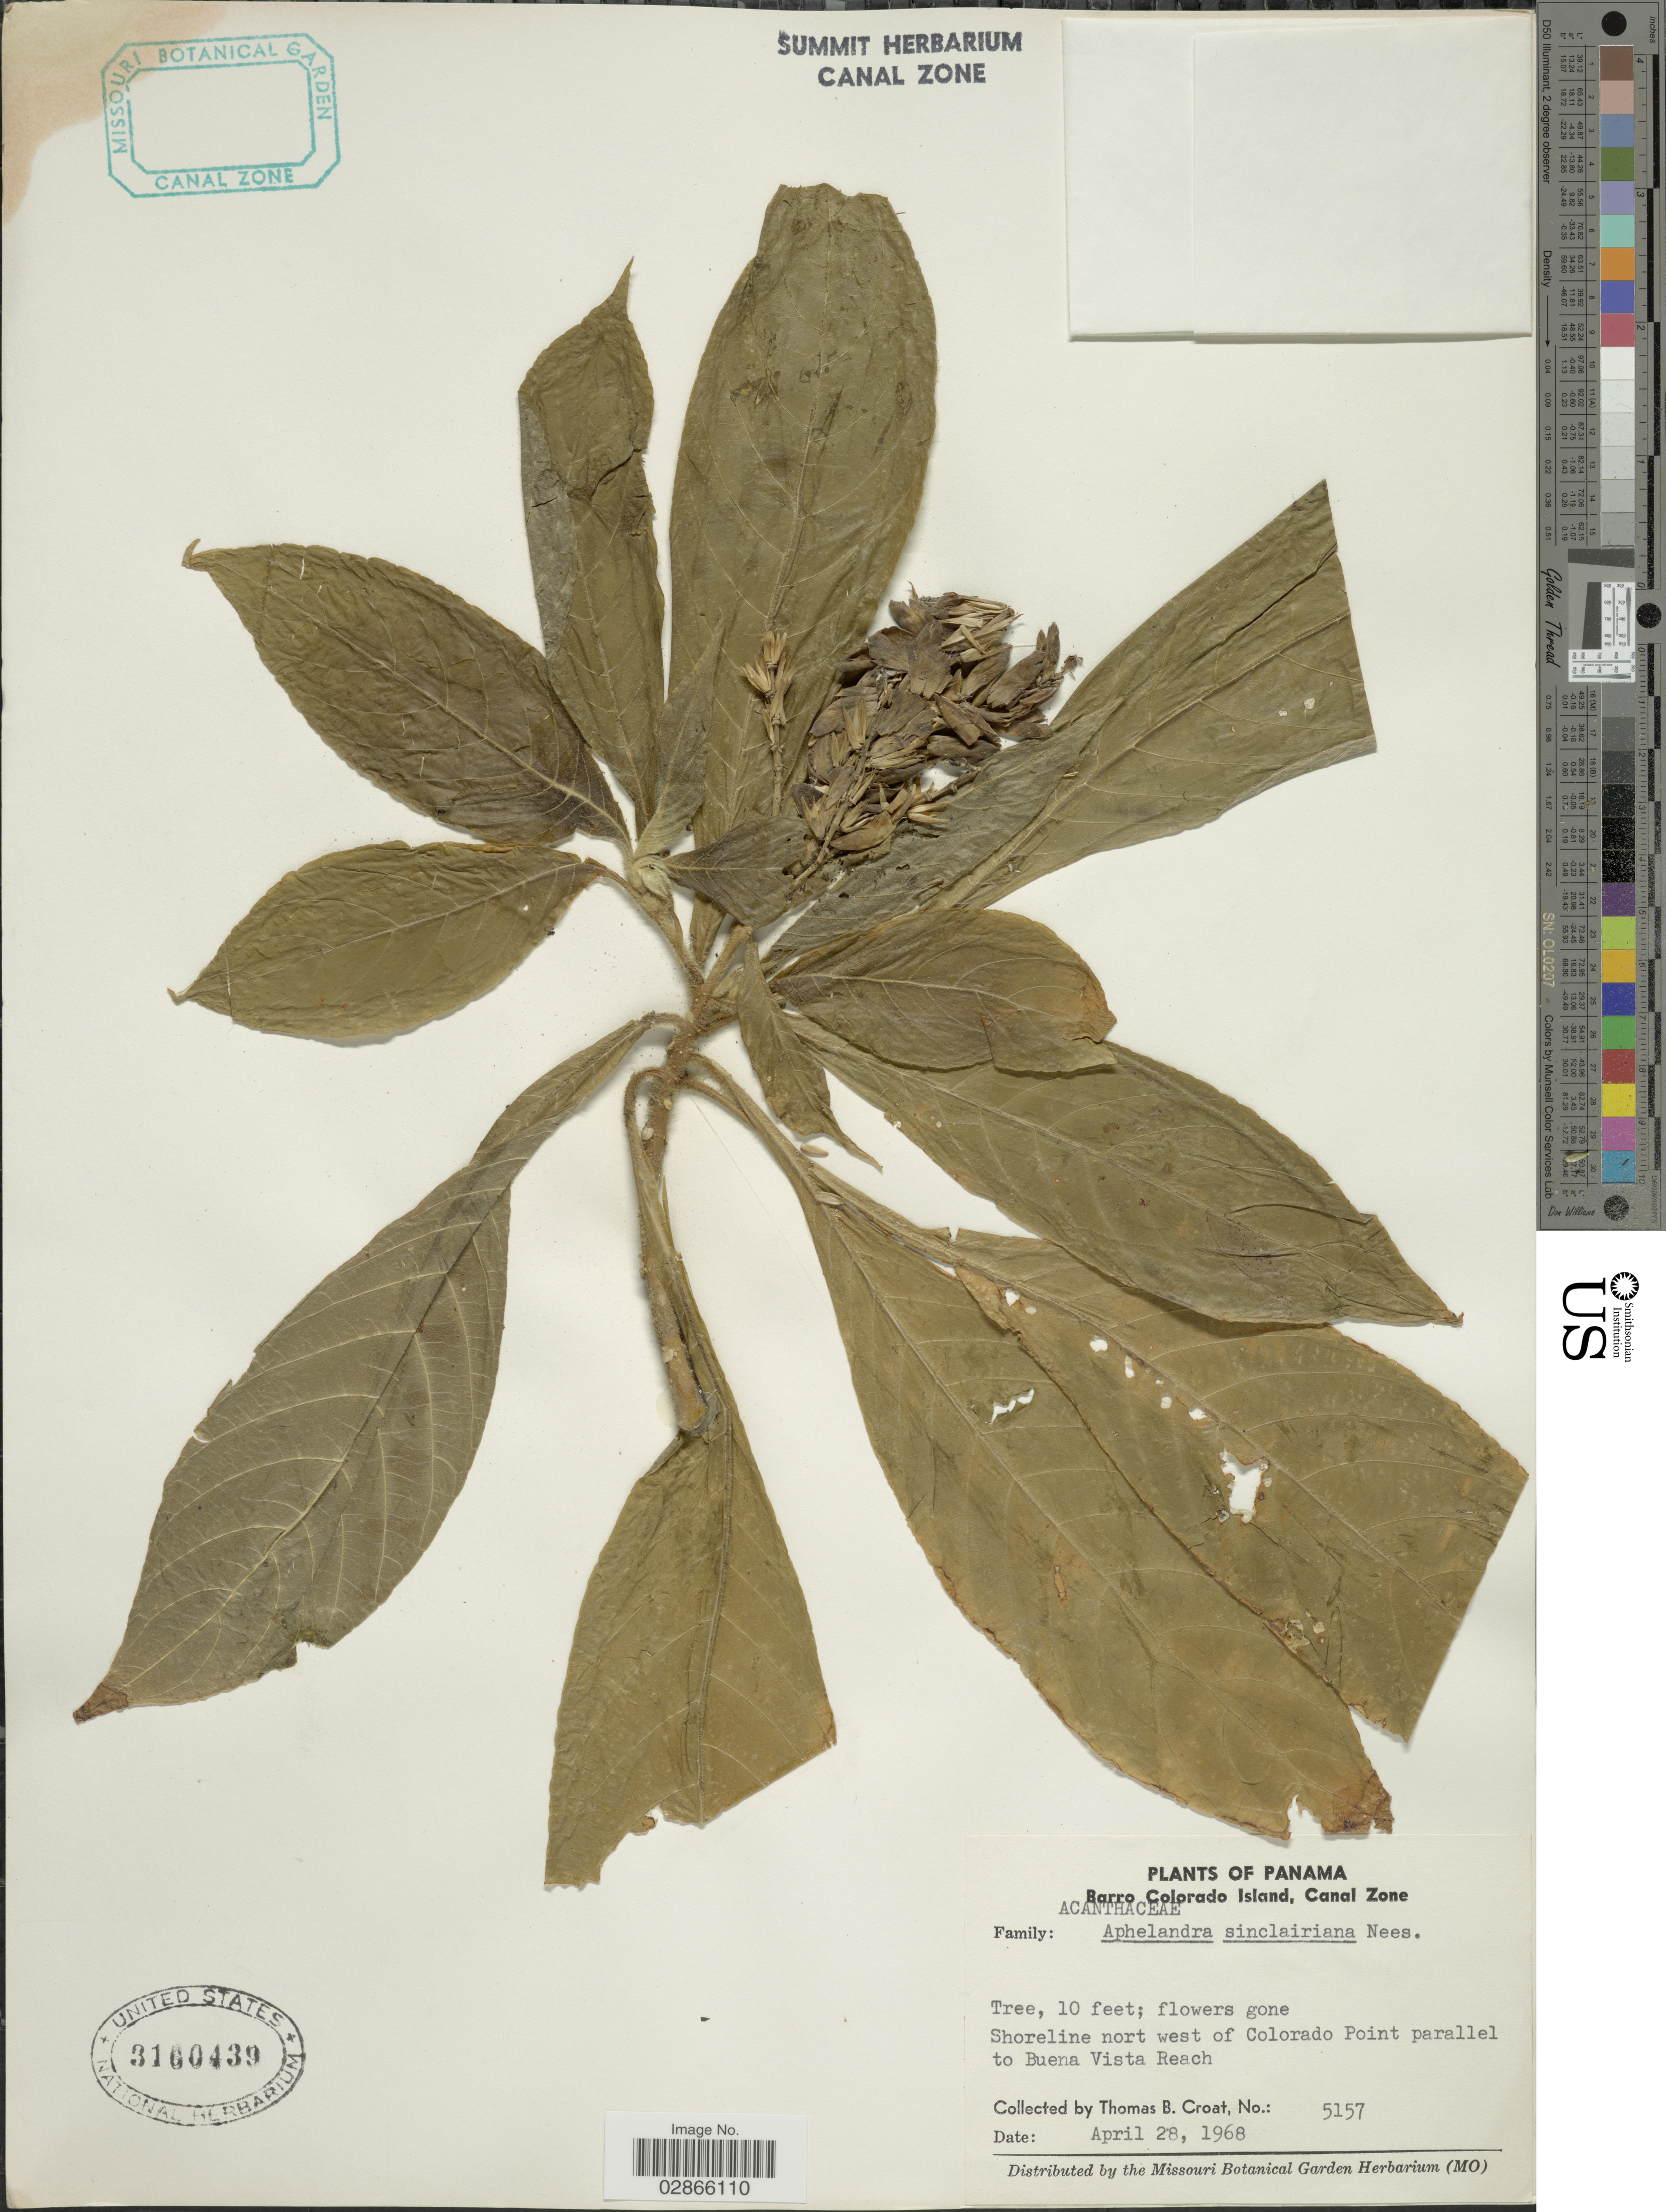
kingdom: Plantae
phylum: Tracheophyta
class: Magnoliopsida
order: Lamiales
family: Acanthaceae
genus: Aphelandra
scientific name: Aphelandra sinclairiana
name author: Nees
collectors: T. B. Croat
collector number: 5157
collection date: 1968-04-28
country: Panama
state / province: Panamá Oeste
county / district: Canal Zone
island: Barro Colorado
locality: Barro Colorado Island, Canal Zone. Shoreline nort west of Colorado Point parallel to Buena Vista Reach.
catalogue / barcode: US 3160439